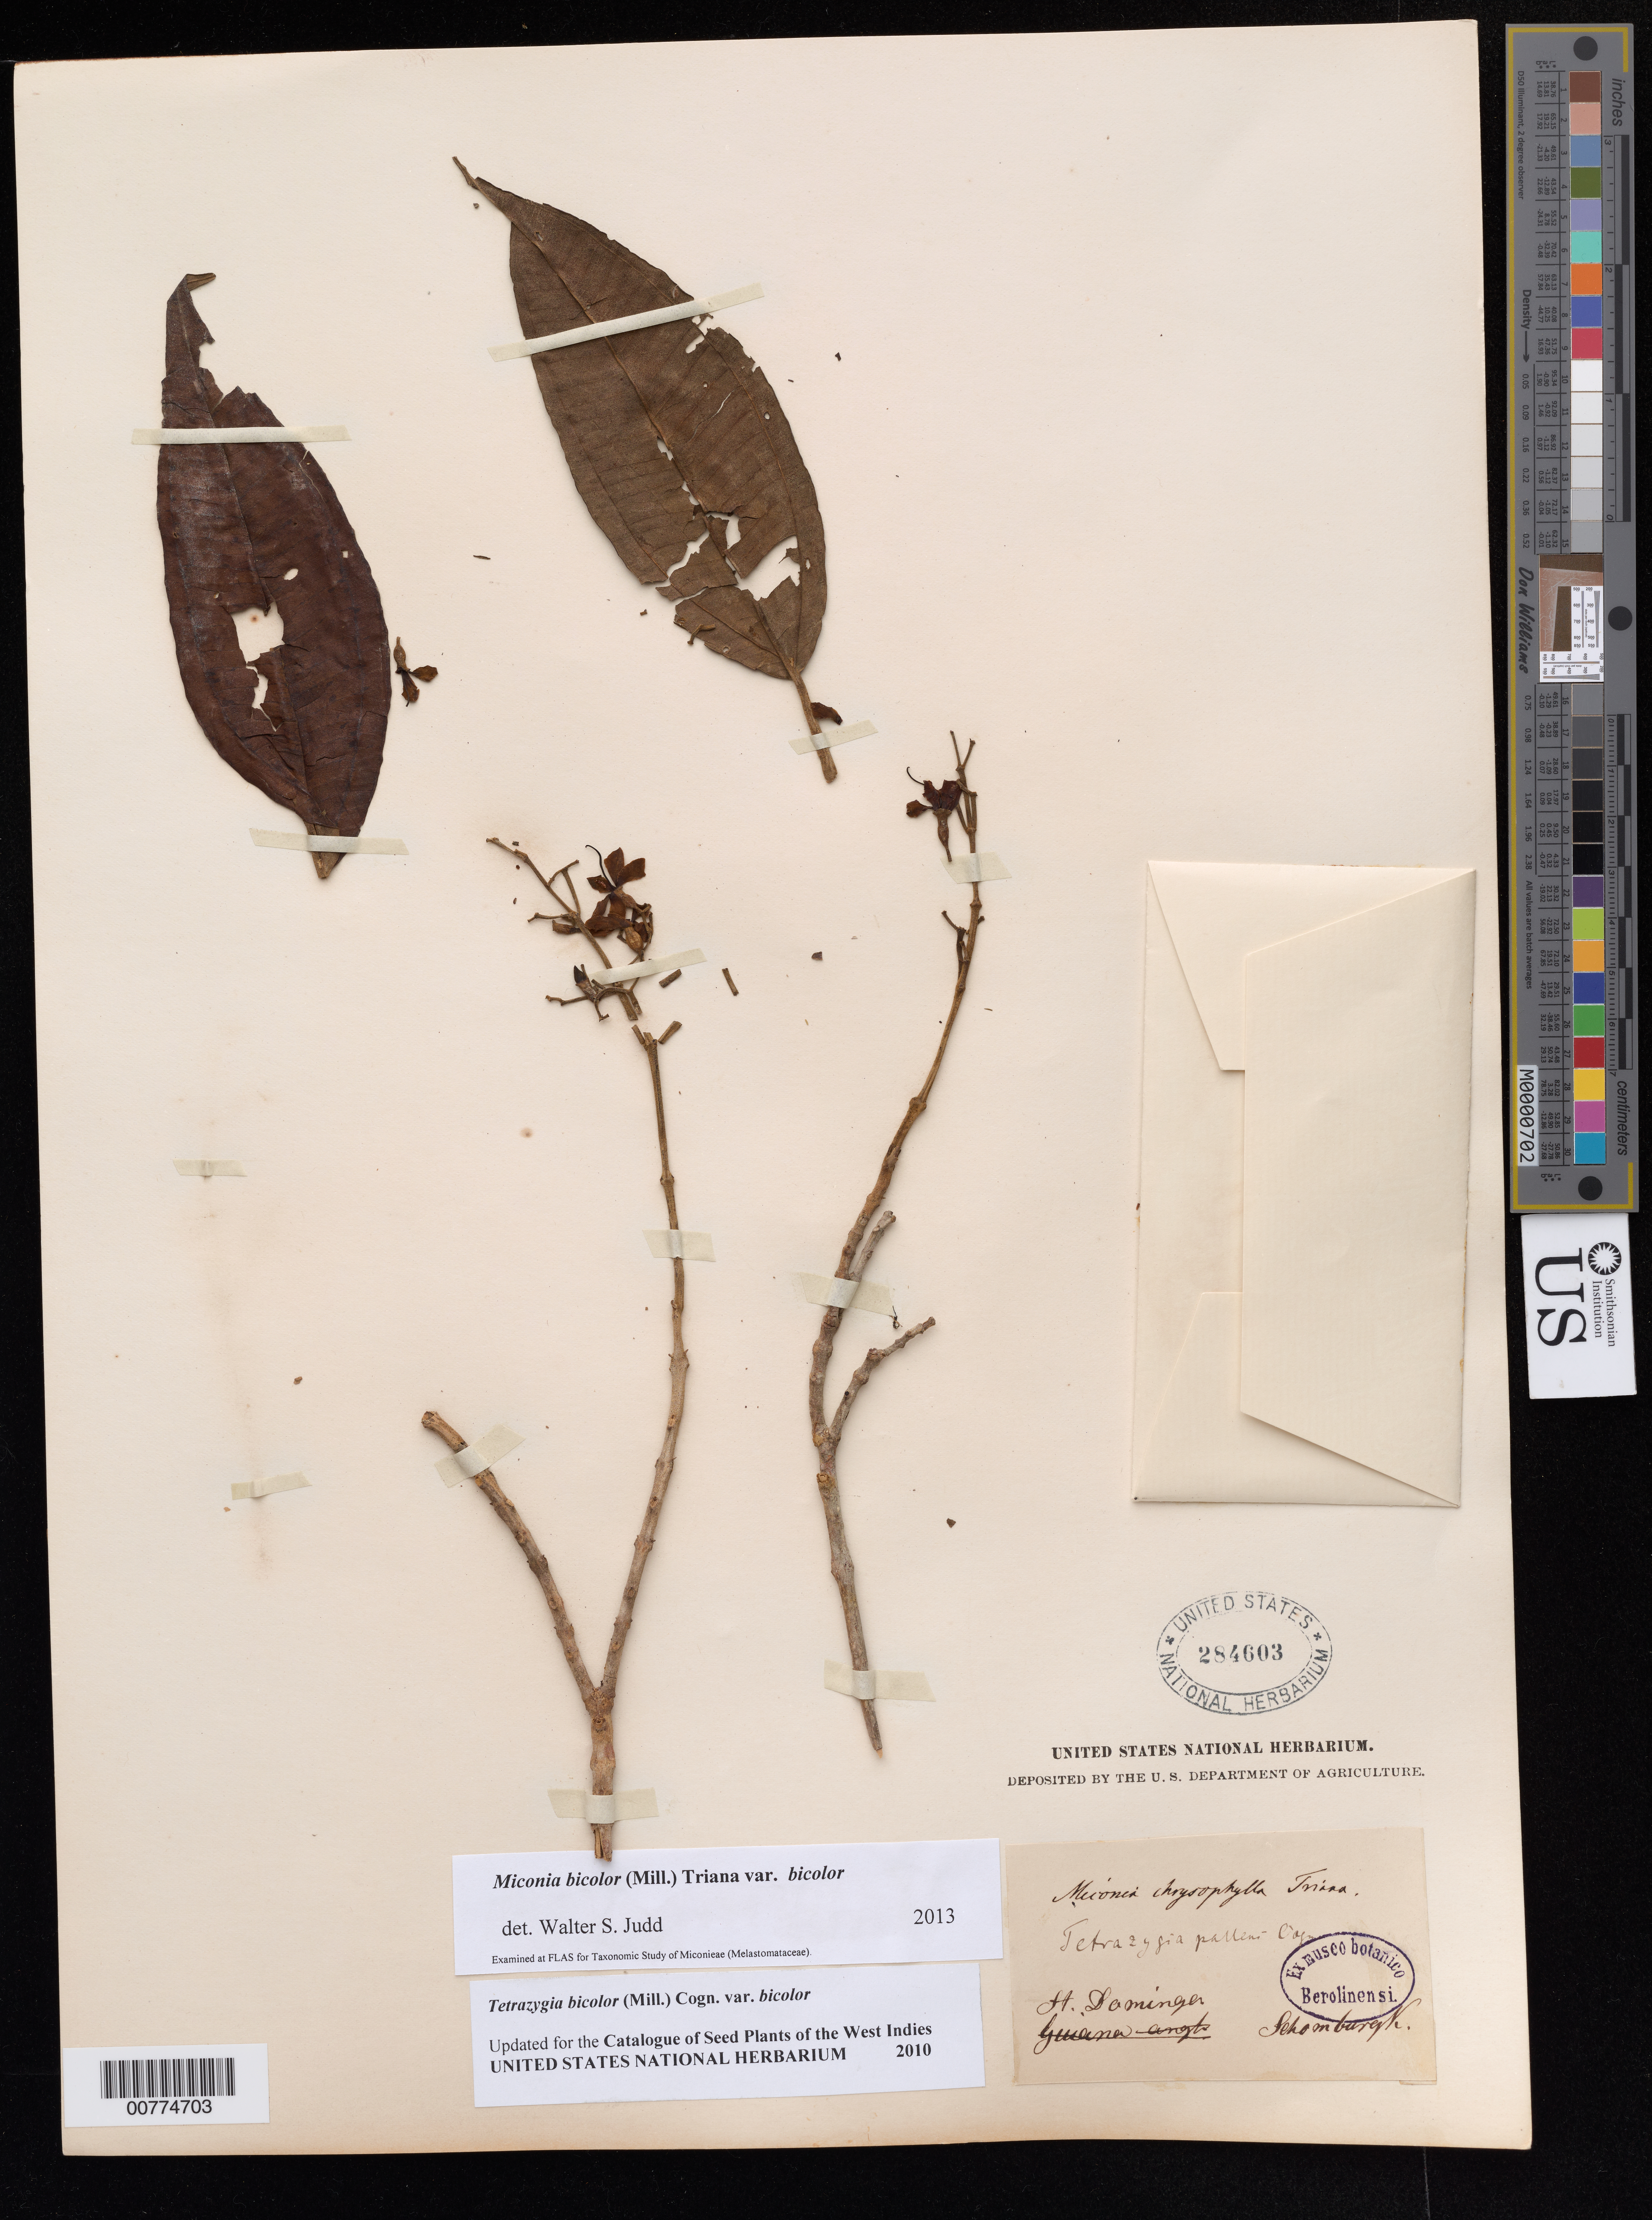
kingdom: Plantae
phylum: Tracheophyta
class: Magnoliopsida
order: Myrtales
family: Melastomataceae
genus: Miconia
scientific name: Miconia bicolor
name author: (Mill.) Triana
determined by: Judd, Walter S.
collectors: -. Schomburgh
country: Dominican Republic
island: Hispaniola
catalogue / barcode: US 284603